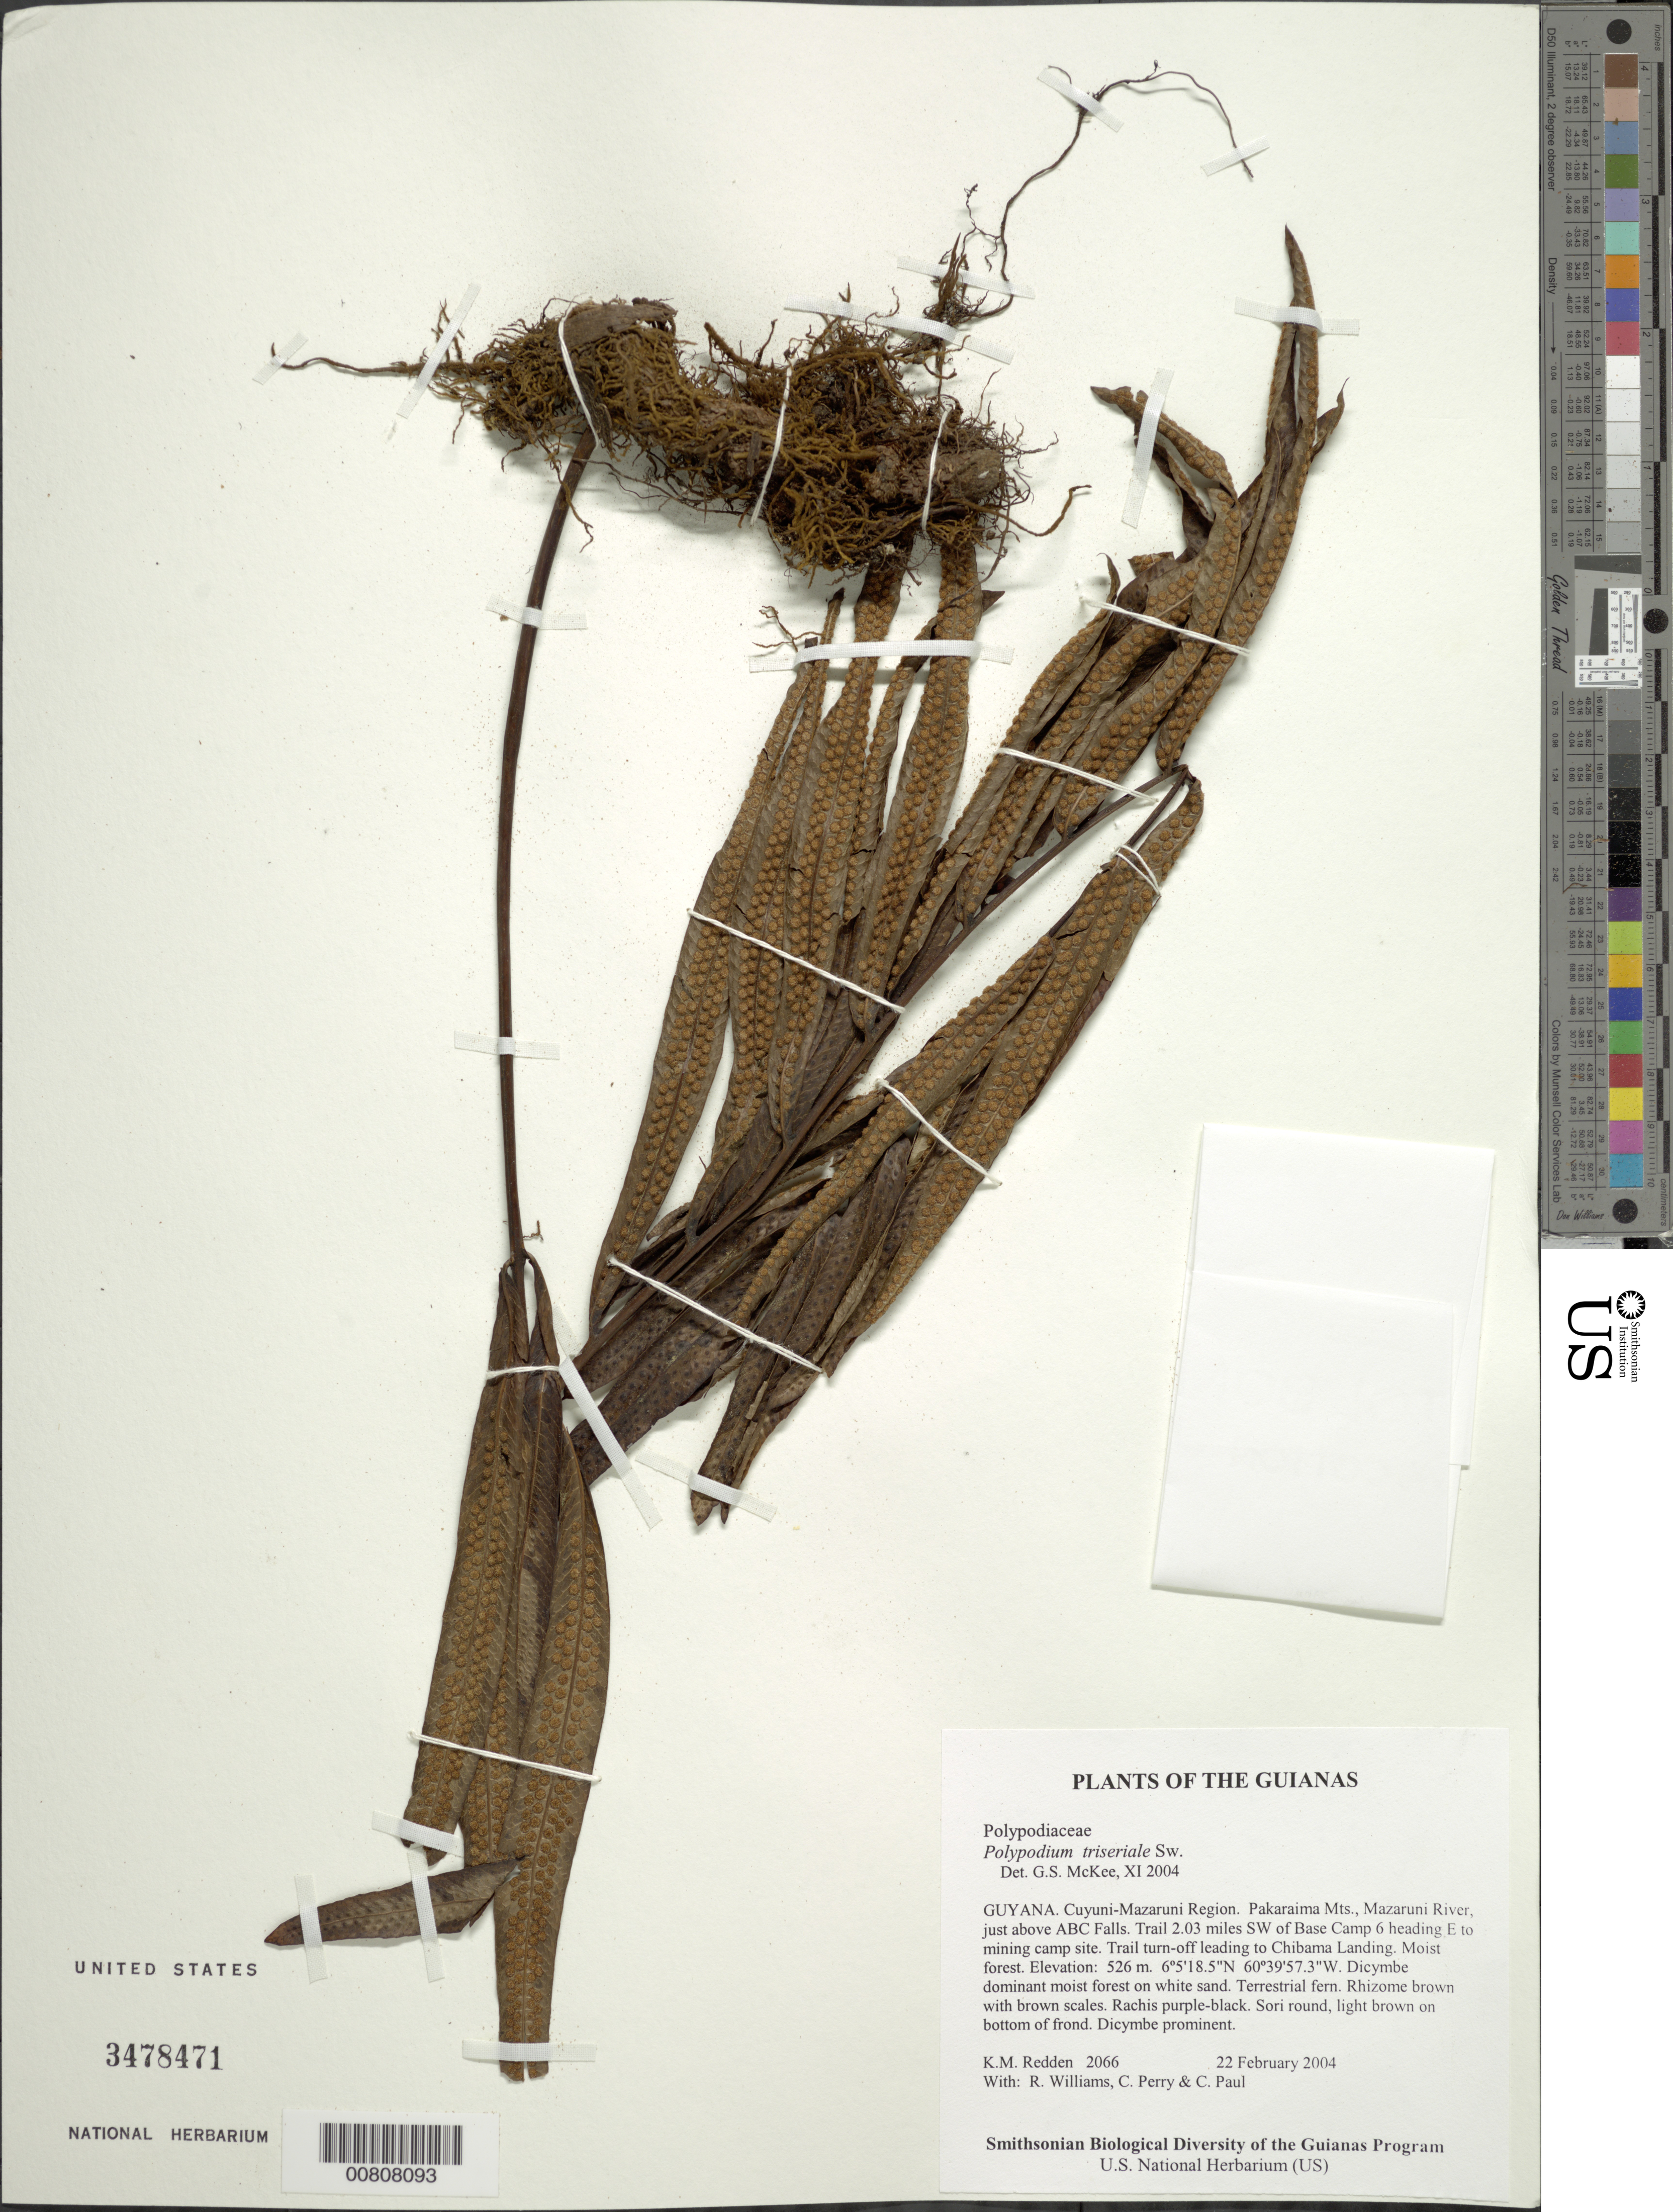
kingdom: Plantae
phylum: Tracheophyta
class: Polypodiopsida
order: Polypodiales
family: Polypodiaceae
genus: Serpocaulon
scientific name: Serpocaulon triseriale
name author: (Sw.) A.R. Sm.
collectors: K. M. Redden, R. Williams, C. Perry & C. Paul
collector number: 2066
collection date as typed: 22 February 2004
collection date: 2004-02-22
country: Guyana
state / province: Cuyuni-Mazaruni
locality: Pakaraima Mts., Mazaruni River, just above ABC Falls. Trail 2.03 miles SW of Base Camp 6 heading E to mining camp site. Trail turn-off leading to Chibama Landing. Moist forest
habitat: Dicymbe dominant moist forest on white sand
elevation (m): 526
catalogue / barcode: US 3478471